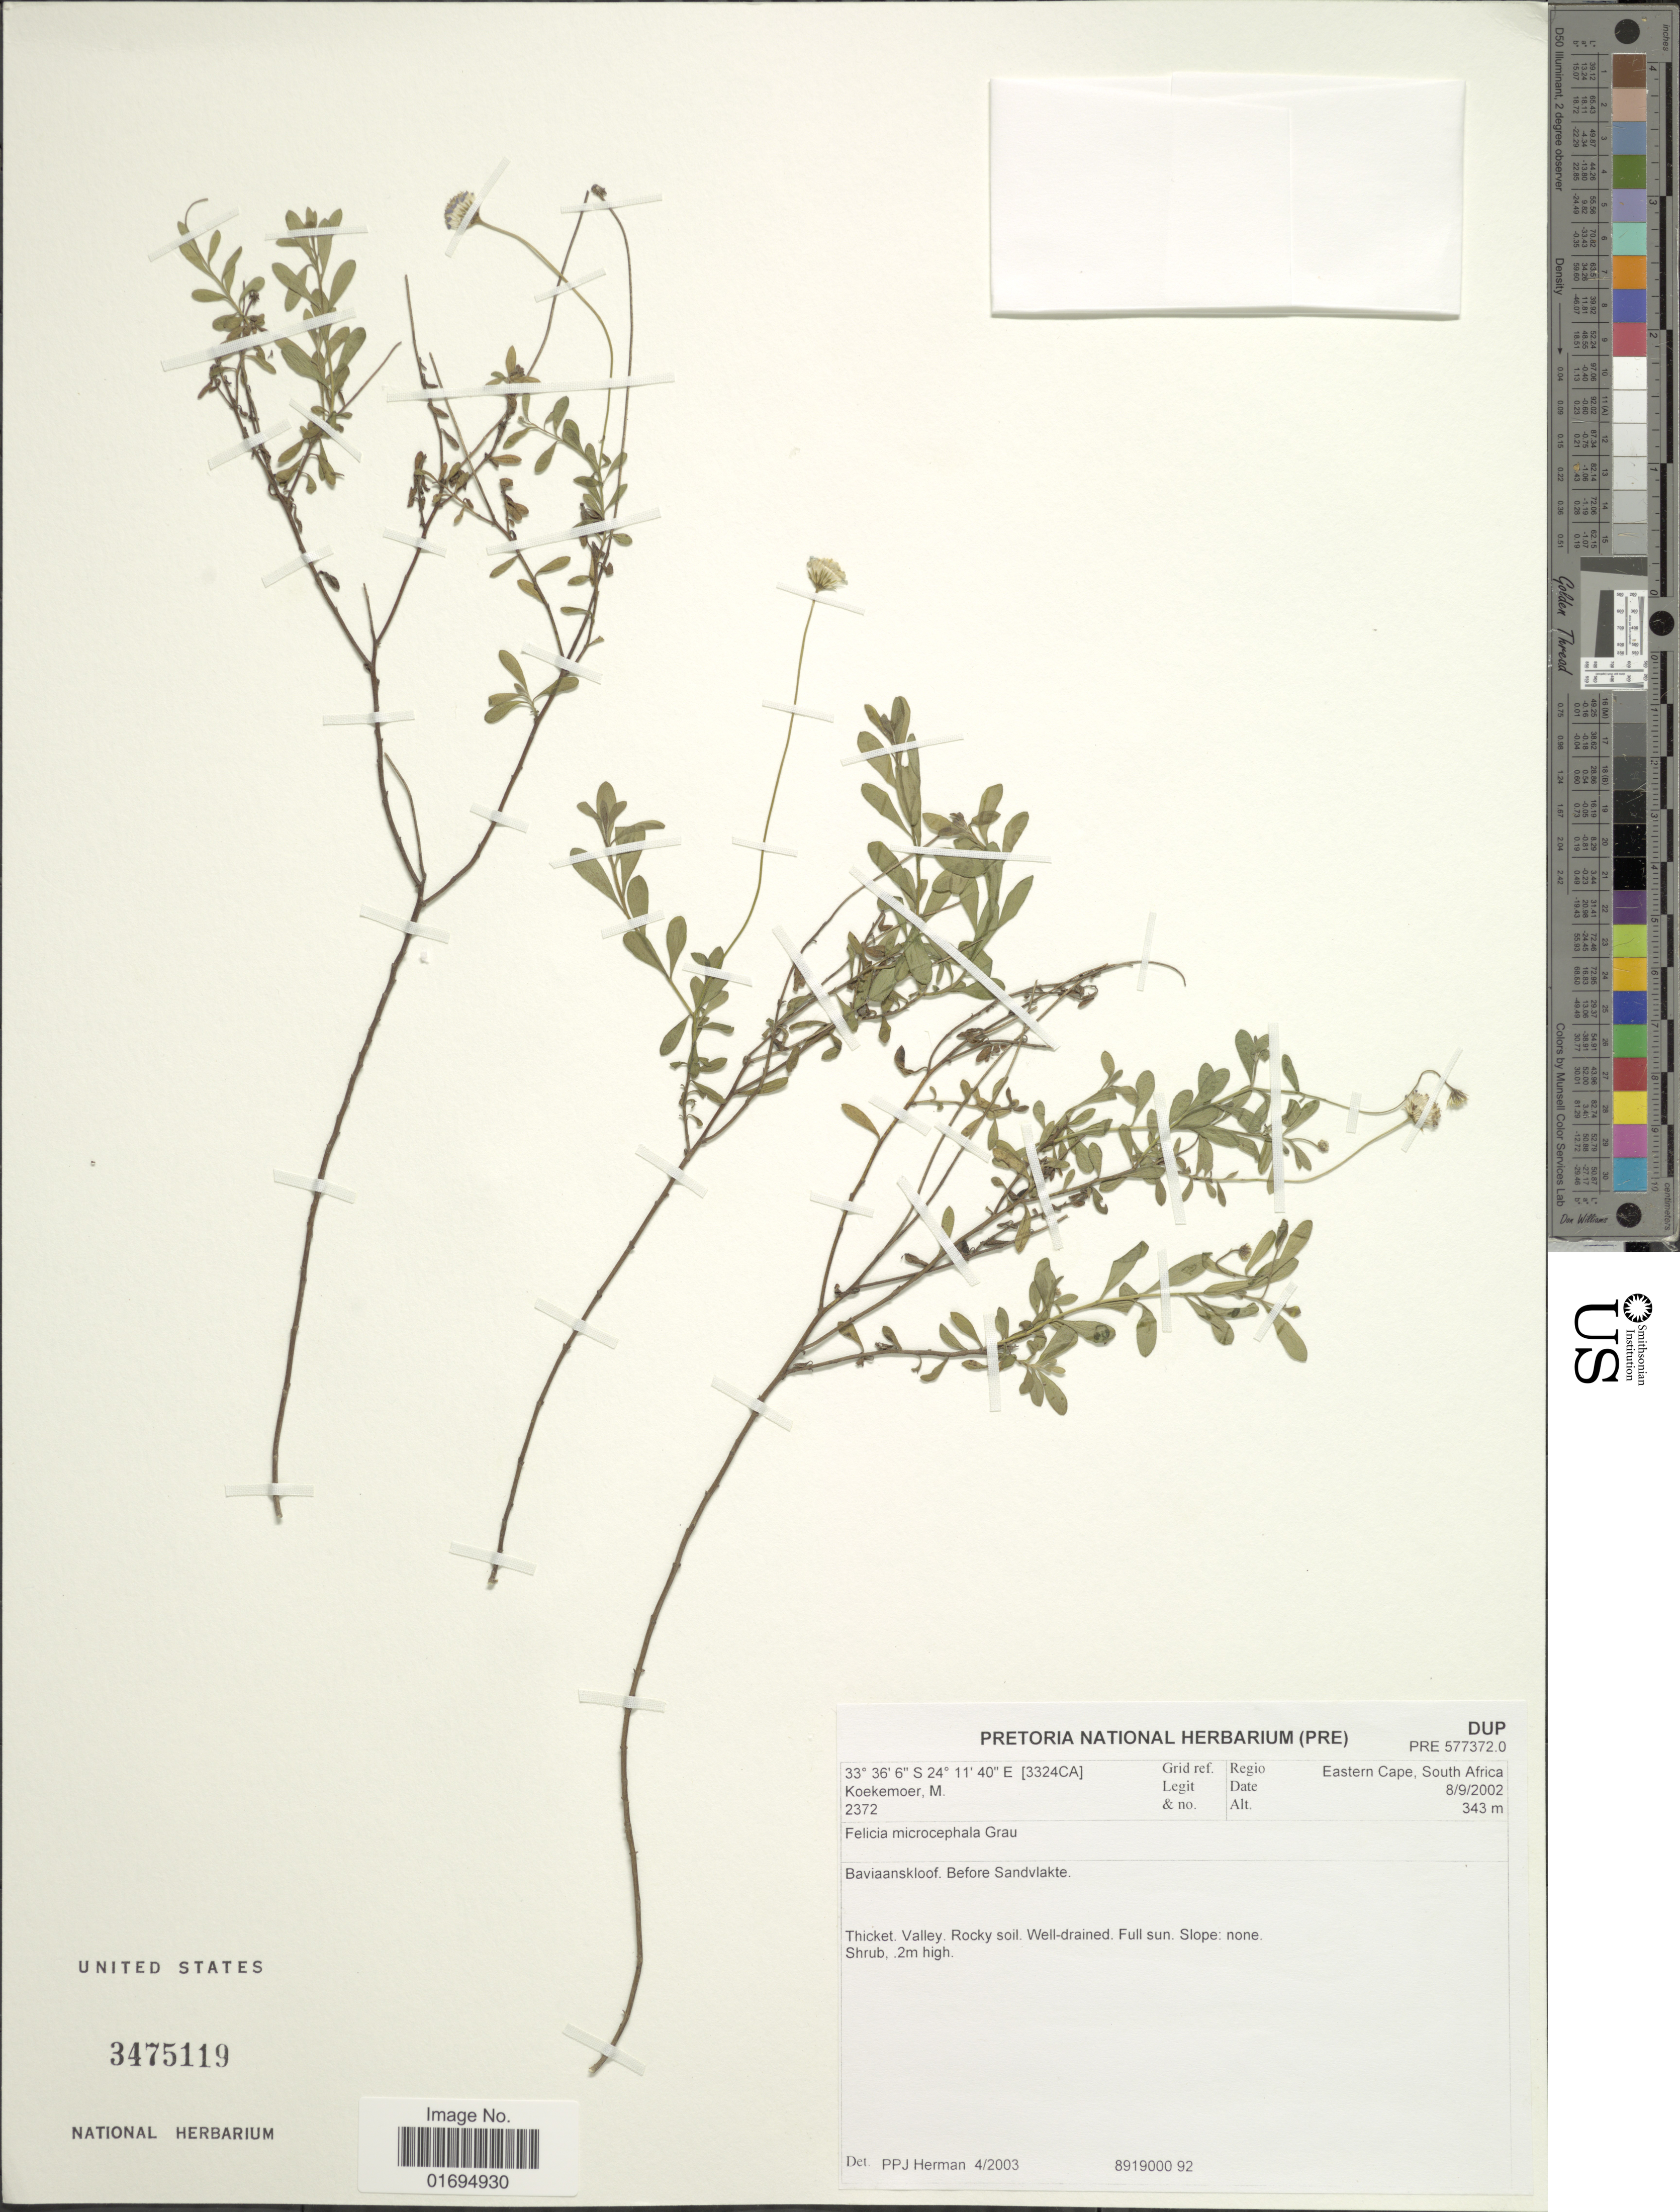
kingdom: Plantae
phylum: Tracheophyta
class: Magnoliopsida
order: Asterales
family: Asteraceae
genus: Felicia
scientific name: Felicia microcephala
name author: (Grau)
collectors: M. Koekemoer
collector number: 2372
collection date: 2002-09-08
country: South Africa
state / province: Eastern Cape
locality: Baviaanskloof, before Sandvlakte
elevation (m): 343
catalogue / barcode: US 3475119